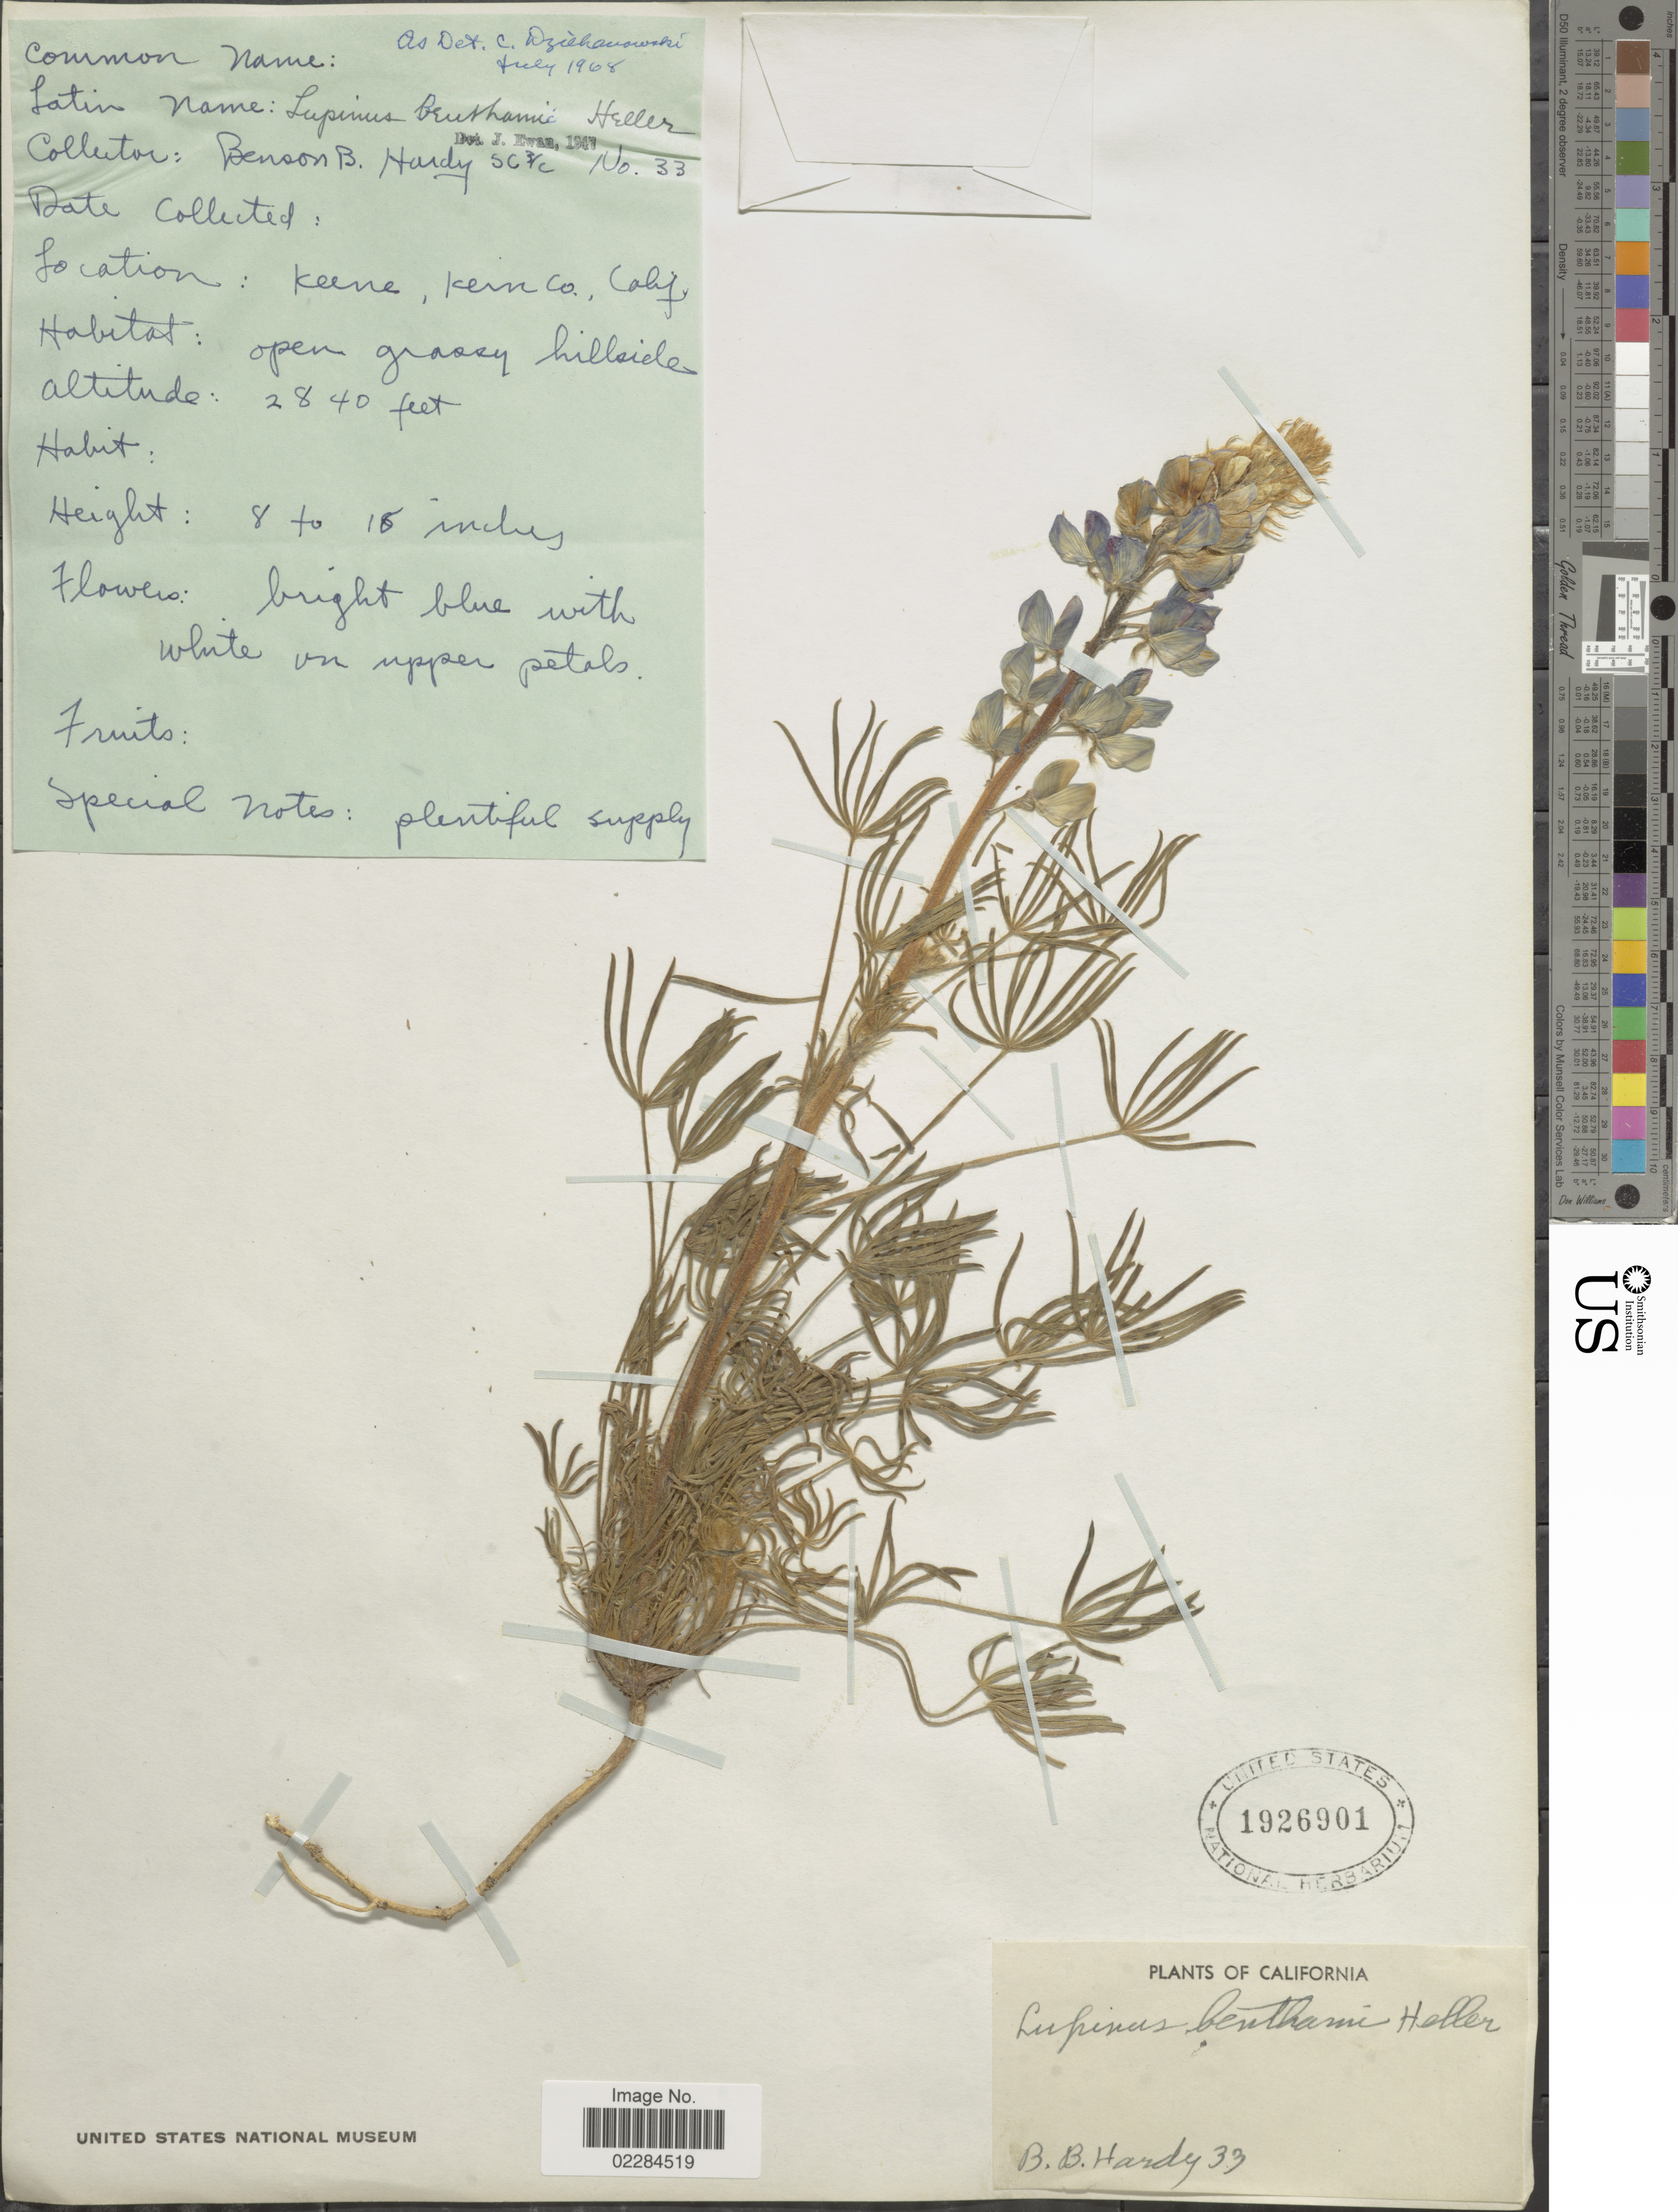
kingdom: Plantae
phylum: Tracheophyta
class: Magnoliopsida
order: Fabales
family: Fabaceae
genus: Lupinus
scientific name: Lupinus benthamii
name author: A. Heller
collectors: B. Hardy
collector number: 33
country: United States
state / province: California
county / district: Kern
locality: Keene, Kern Co, open grassy hillside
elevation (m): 866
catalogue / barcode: US 1926901